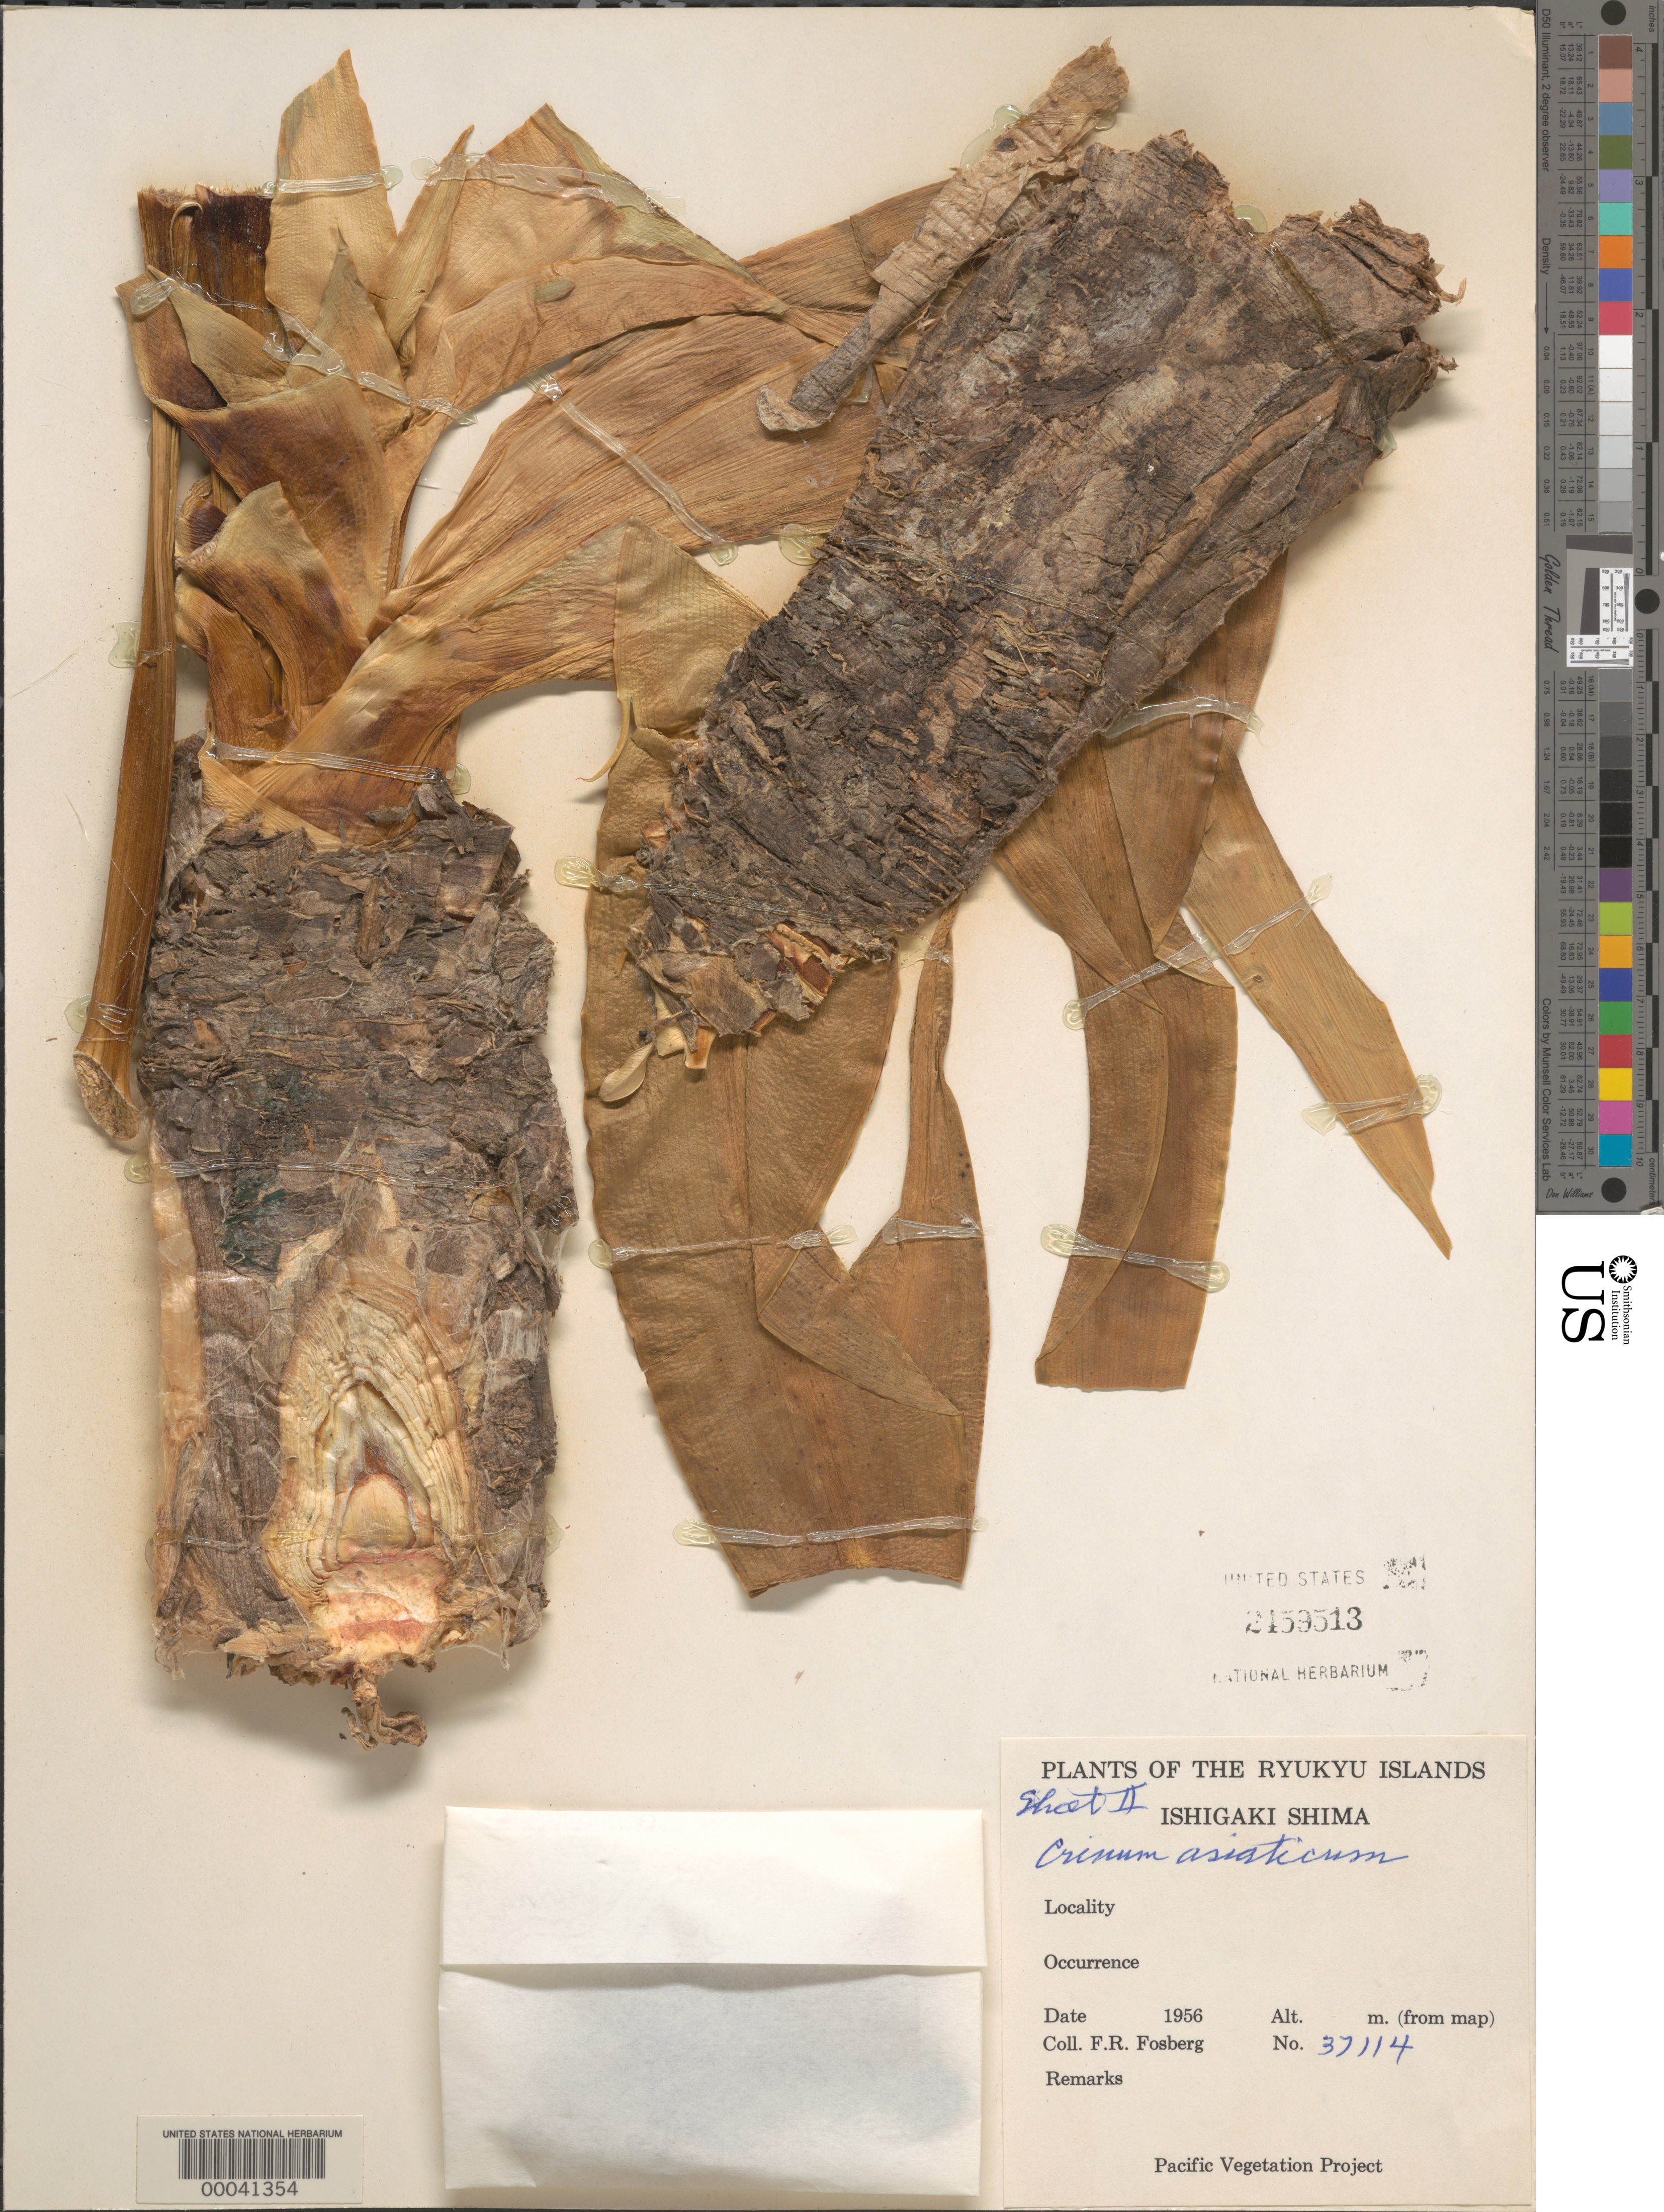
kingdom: Plantae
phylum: Tracheophyta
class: Liliopsida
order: Asparagales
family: Amaryllidaceae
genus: Crinum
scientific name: Crinum asiaticum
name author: L.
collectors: F. R. Fosberg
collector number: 37114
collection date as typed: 24 May 1956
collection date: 1956-05-24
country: Japan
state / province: Okinawa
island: Ishigaki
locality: Todoroki Gawa.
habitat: Rough undercut limestone remnant on reef flat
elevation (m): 4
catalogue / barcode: US 2459513